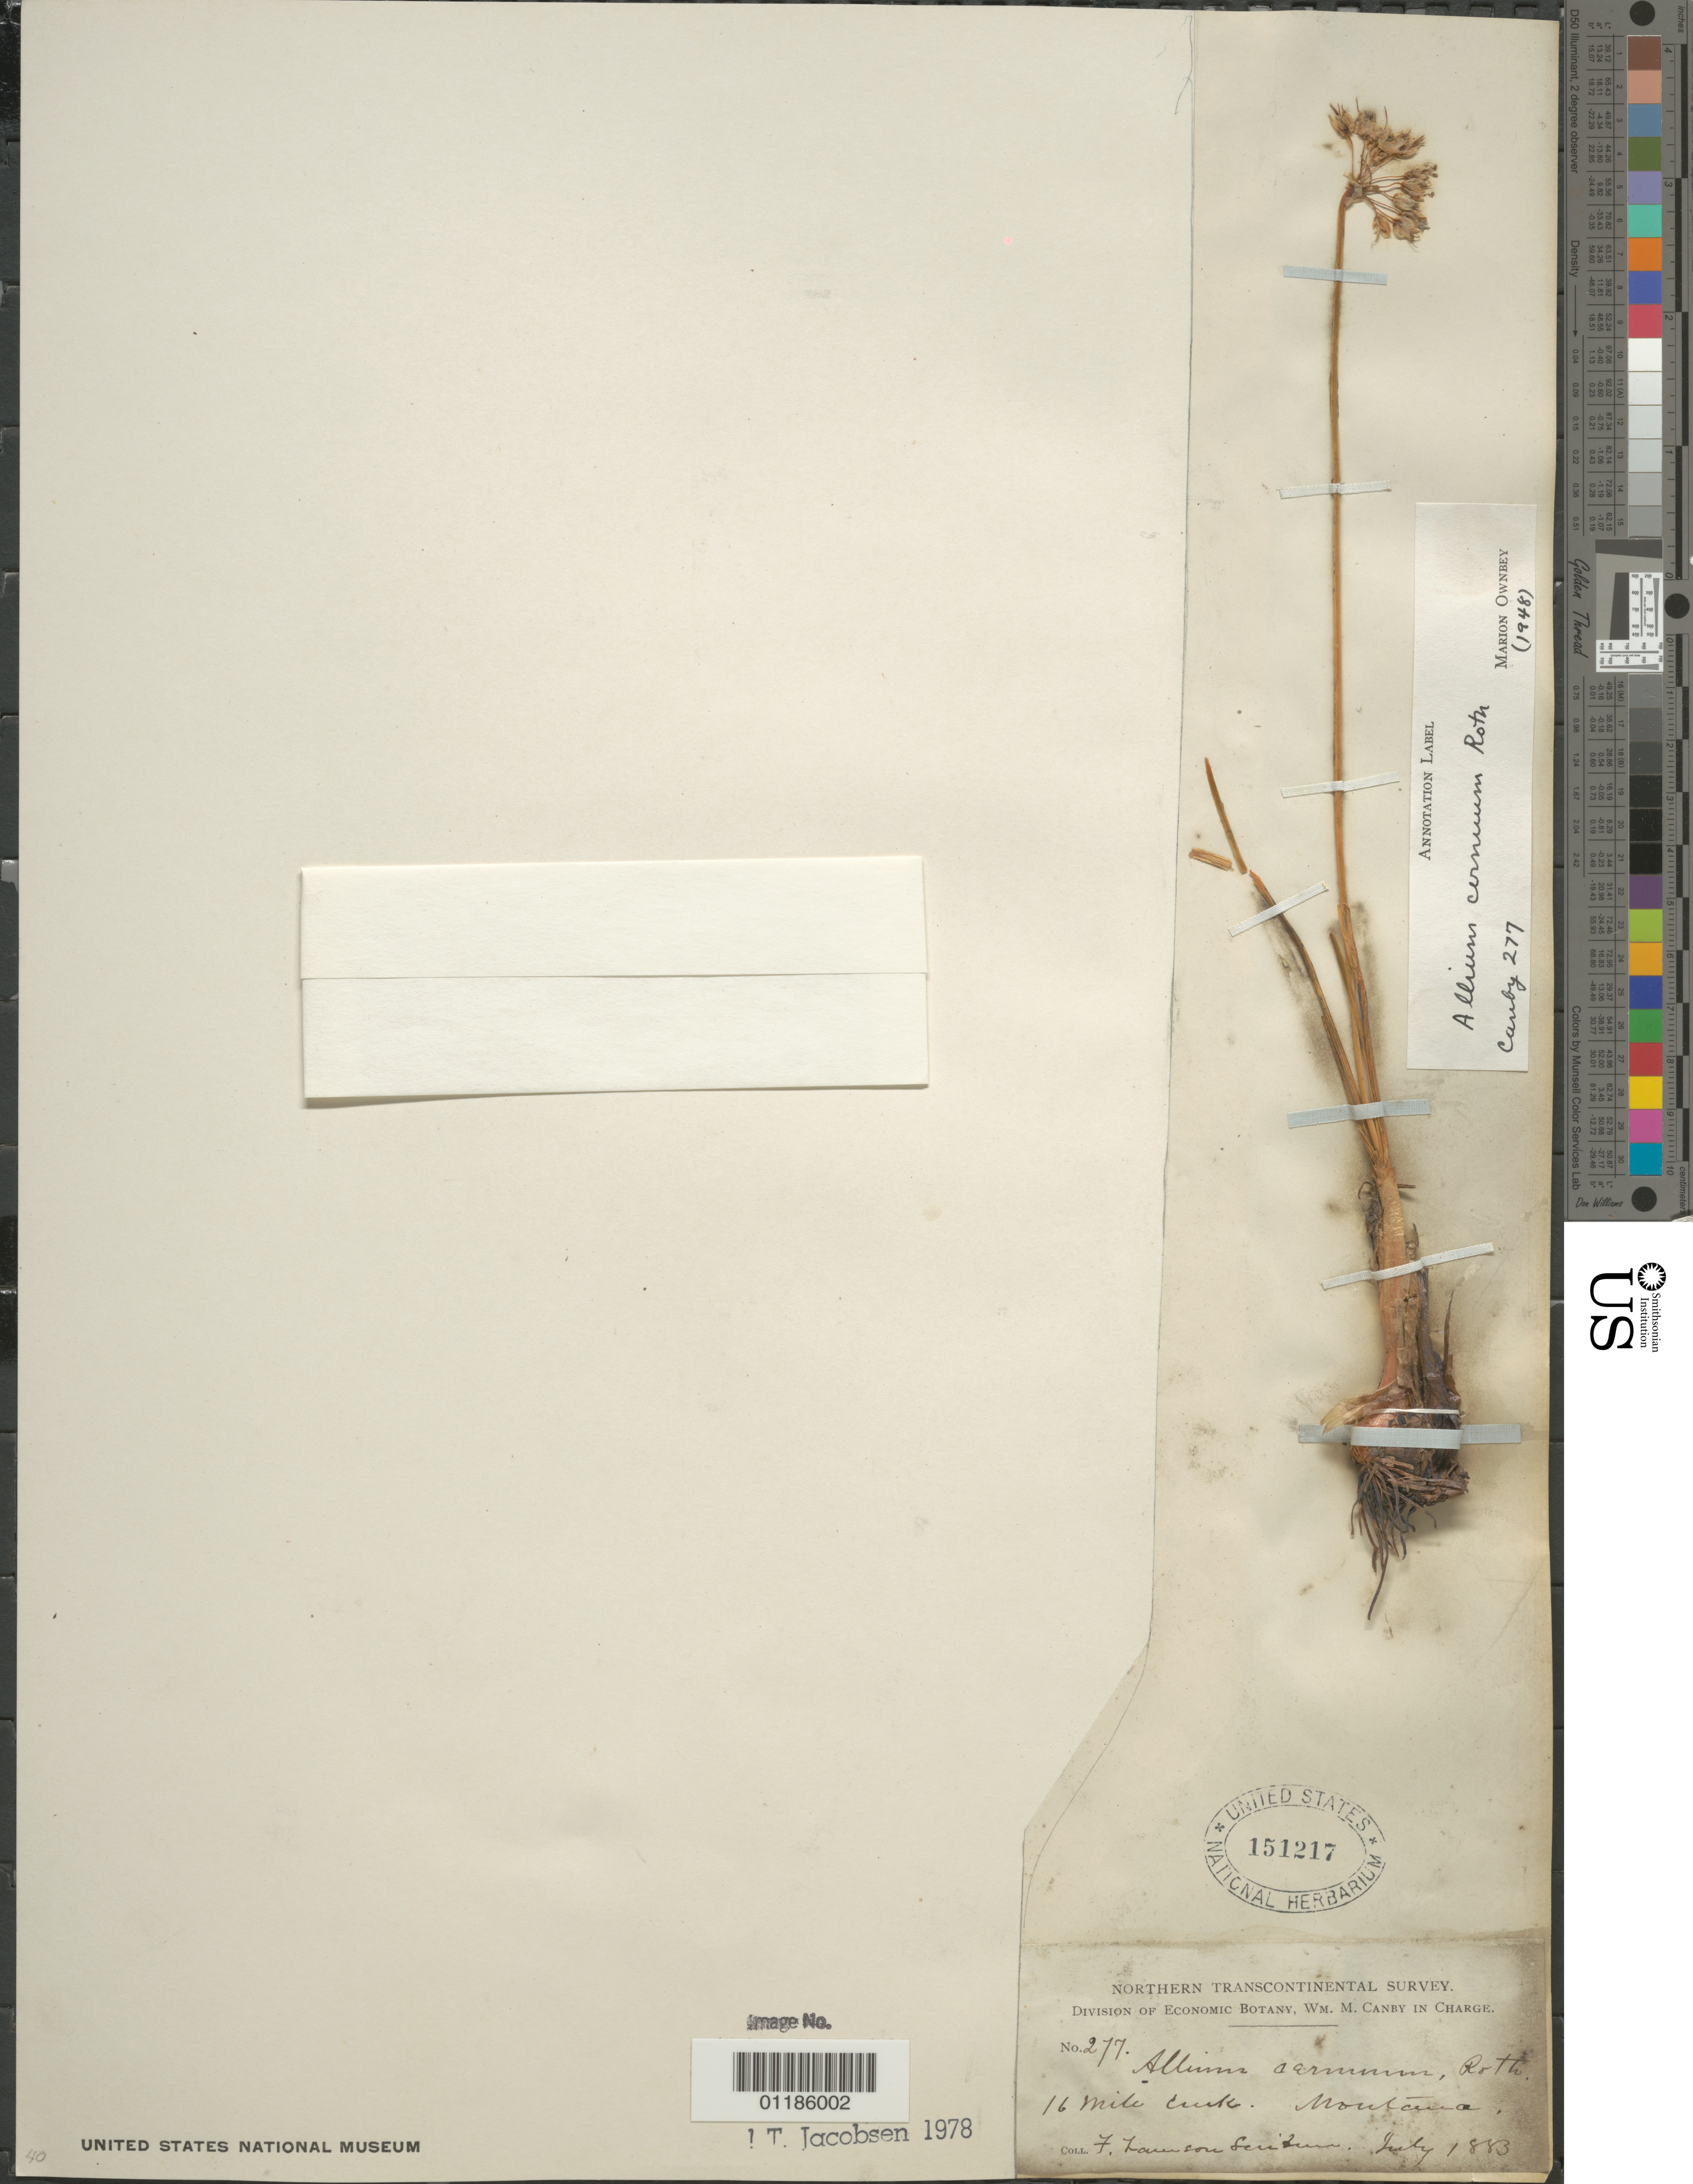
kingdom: Plantae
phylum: Tracheophyta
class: Liliopsida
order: Asparagales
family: Amaryllidaceae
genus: Allium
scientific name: Allium cernuum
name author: Roth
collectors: F. L. Scribner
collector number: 277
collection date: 1883-07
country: United States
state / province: Montana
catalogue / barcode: US 151217